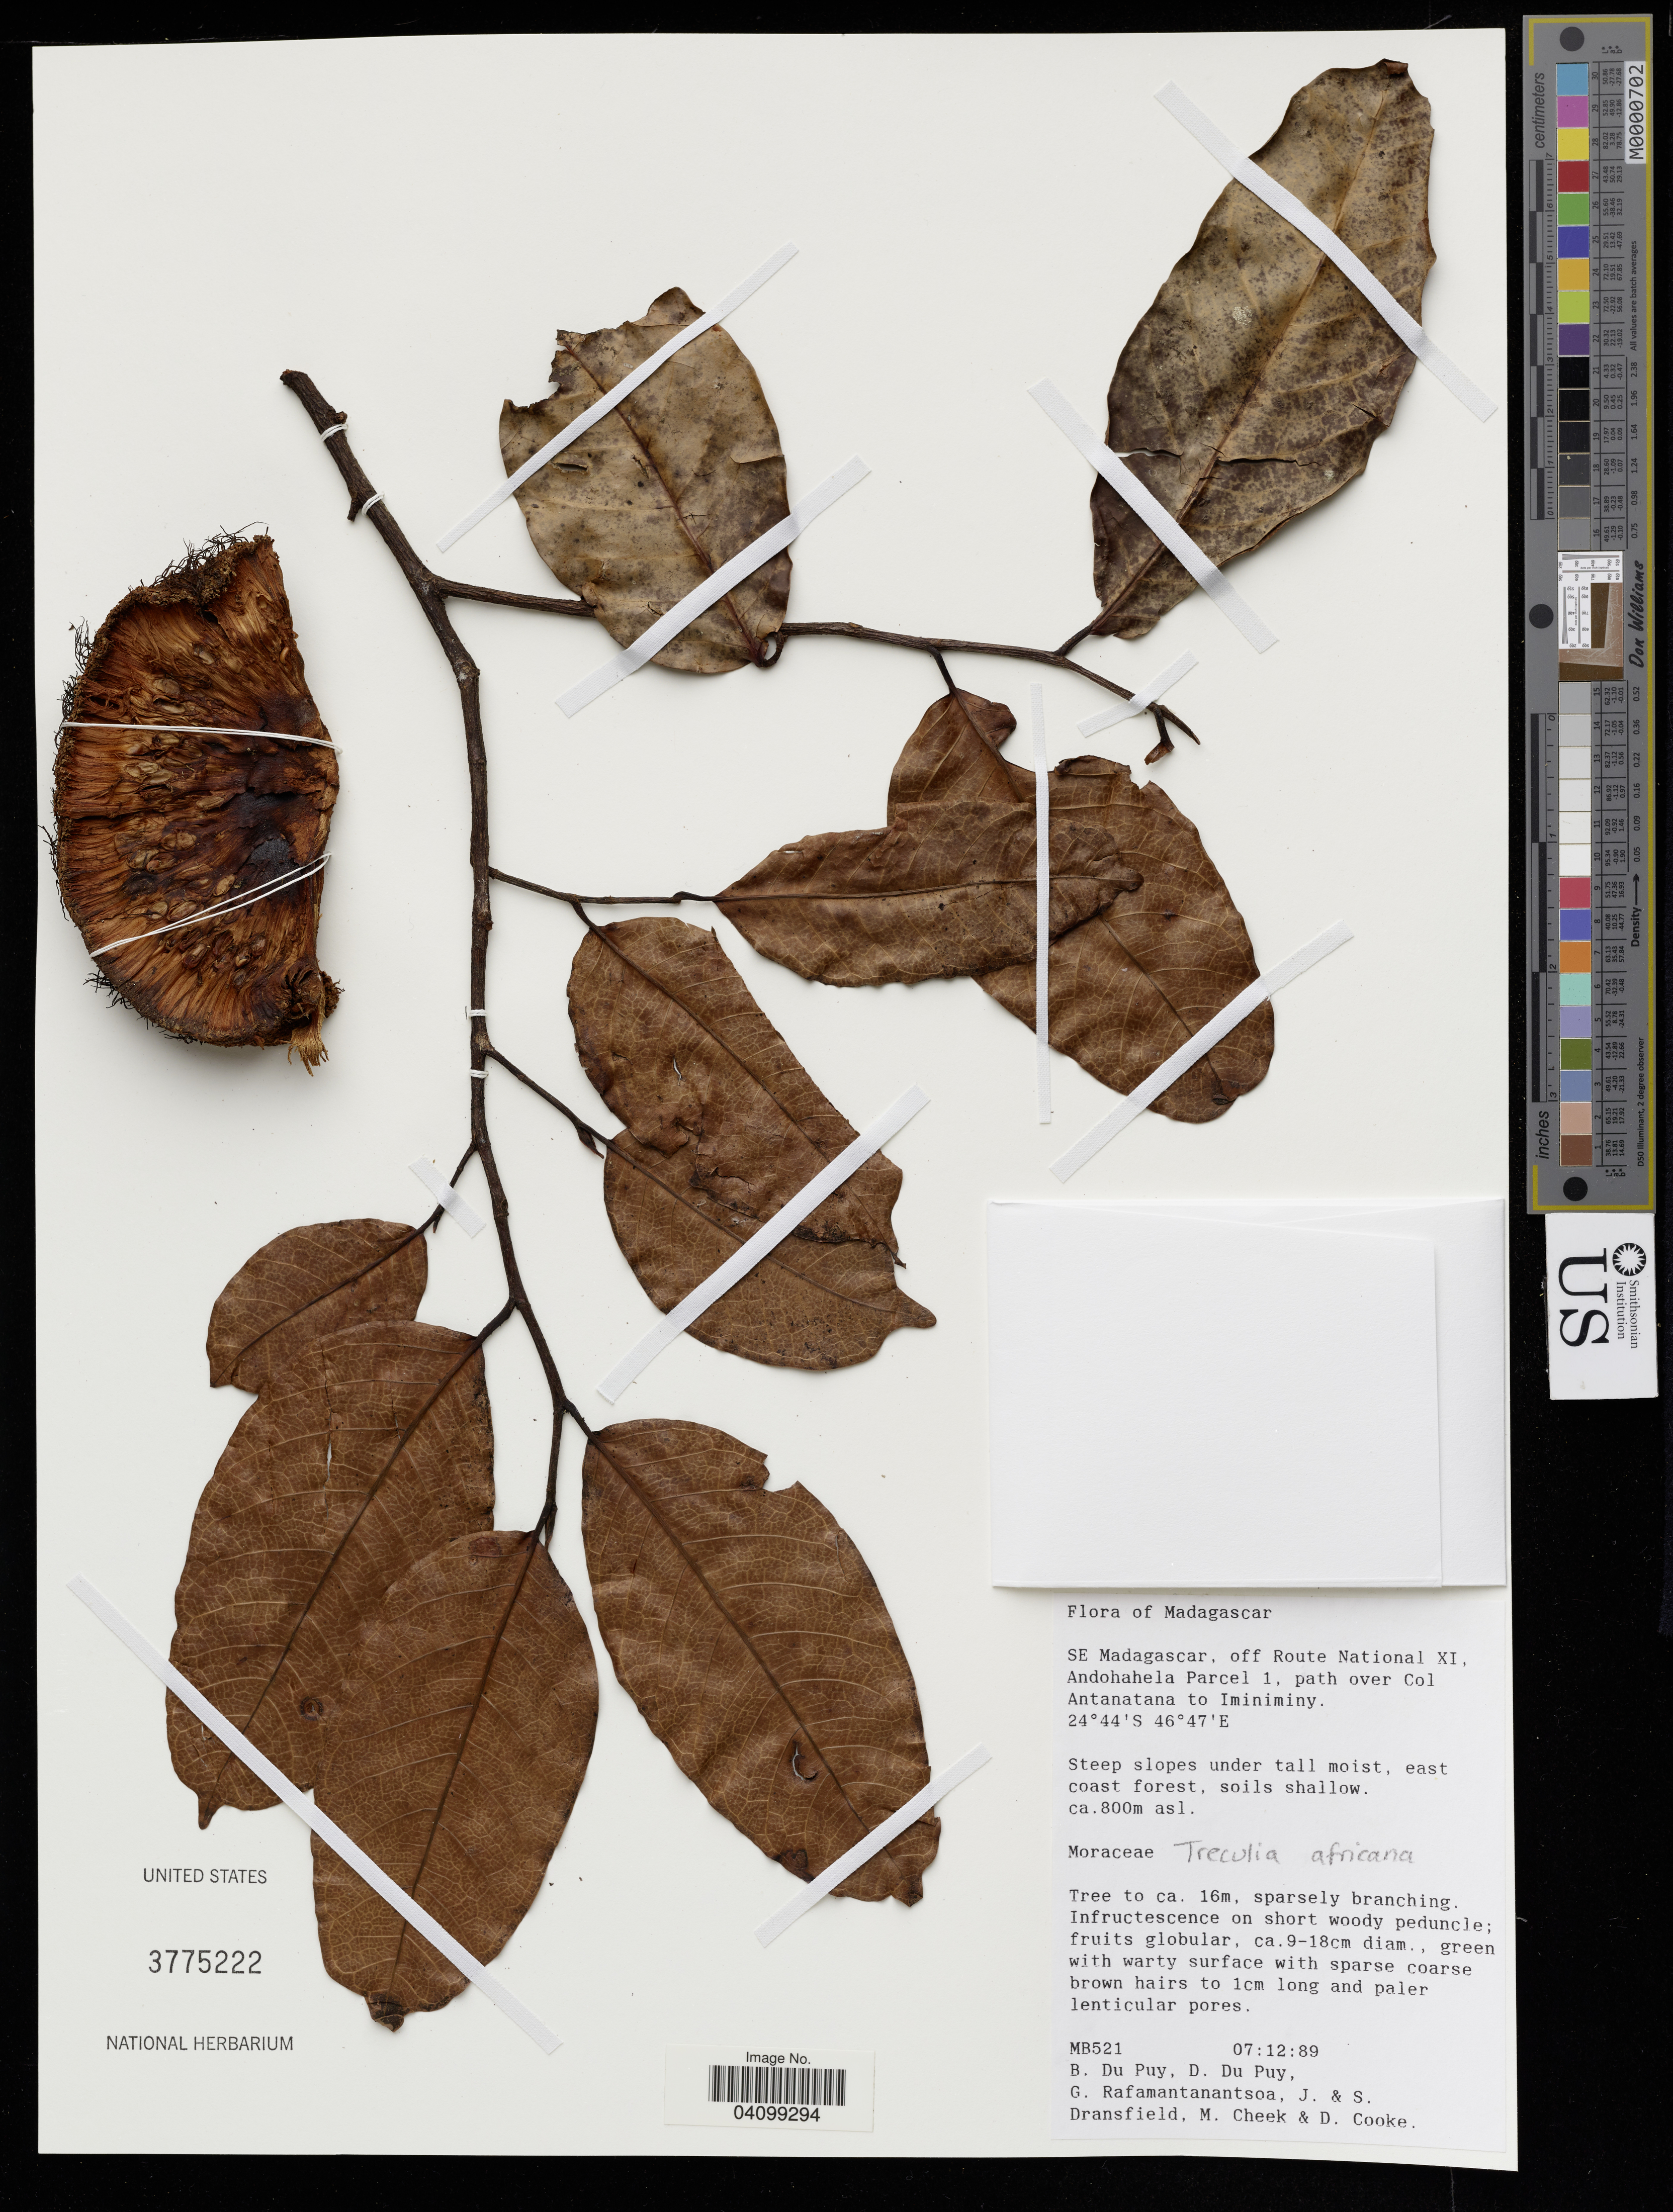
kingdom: Plantae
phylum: Tracheophyta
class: Magnoliopsida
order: Rosales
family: Moraceae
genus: Treculia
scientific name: Treculia africana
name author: Decne.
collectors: B. Du Puy, D. Du Puy, G. Rafamantanantsoa & J. Dransfield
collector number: MB521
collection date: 1989-12-07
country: Madagascar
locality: SE Madagascar, off Route National XI, Andohahela Parcel 1, path over Col Antanatana to Iminiminy.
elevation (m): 800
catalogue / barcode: US 3775222